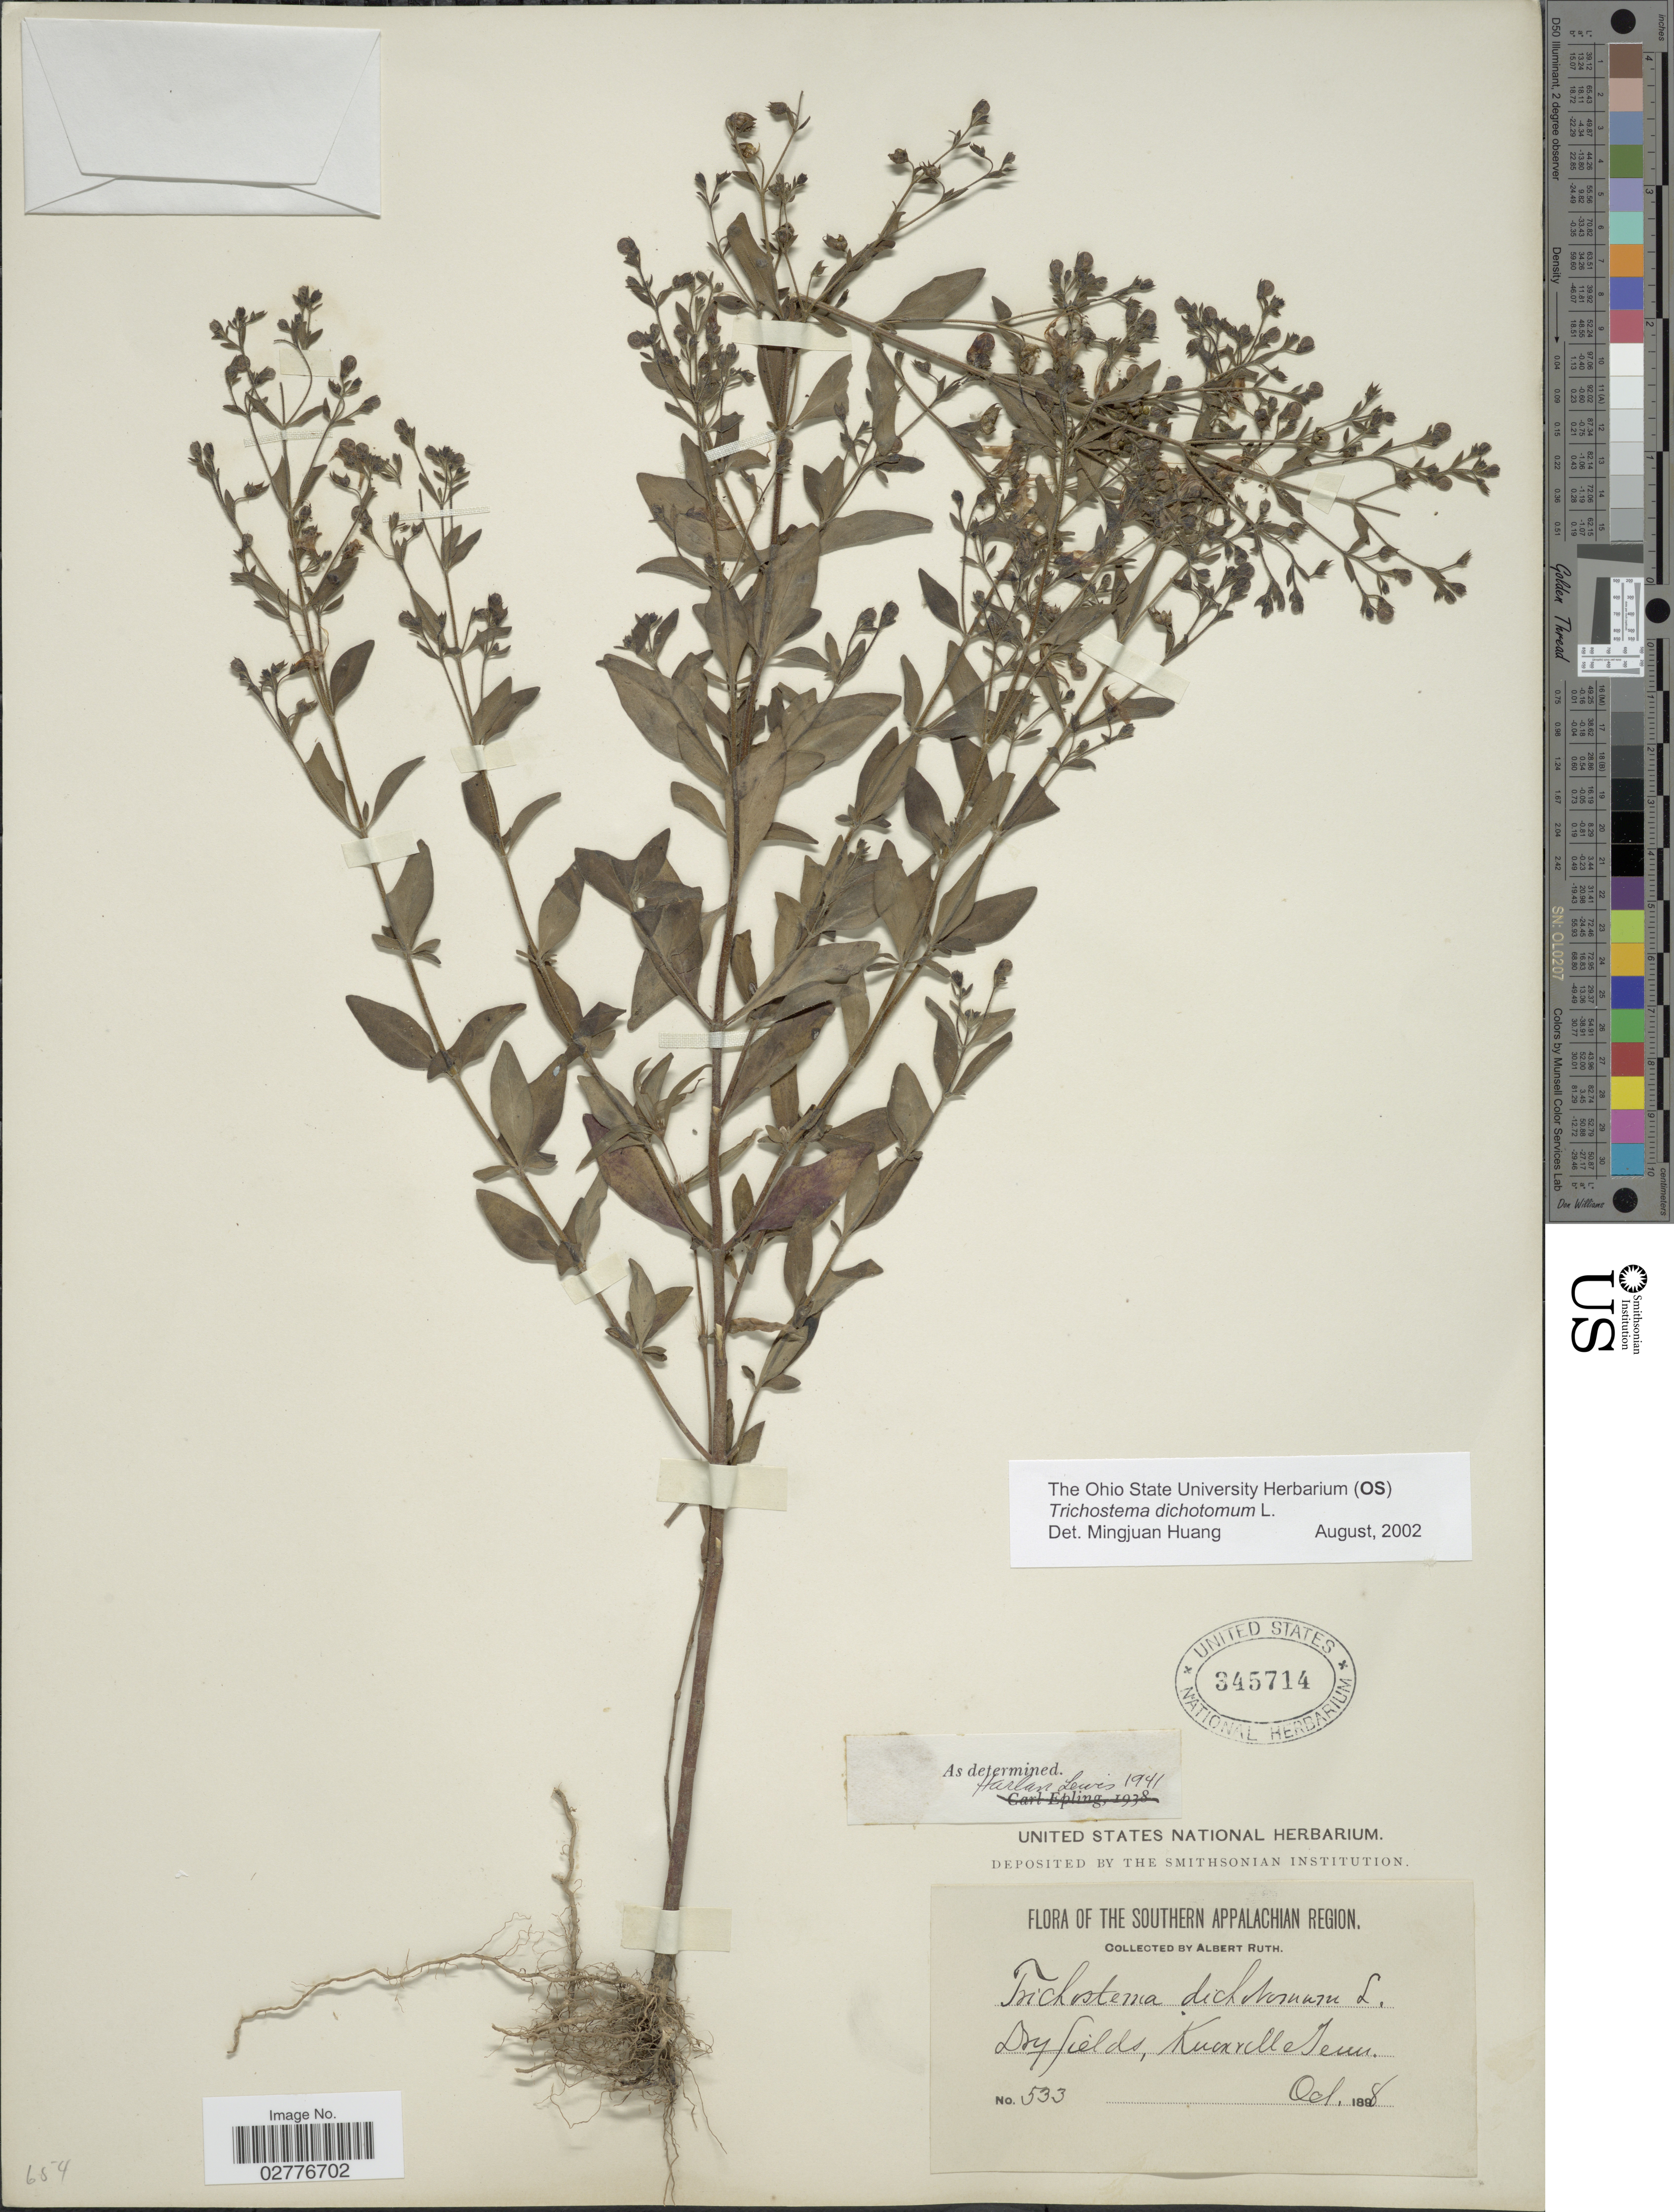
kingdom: Plantae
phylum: Tracheophyta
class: Magnoliopsida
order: Lamiales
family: Lamiaceae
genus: Trichostema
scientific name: Trichostema dichotomum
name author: L.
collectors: A. Ruth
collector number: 533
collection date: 1898-10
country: United States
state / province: Tennessee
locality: Southern Appalachian Region. Dry field, Knoxville.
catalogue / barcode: US 345714